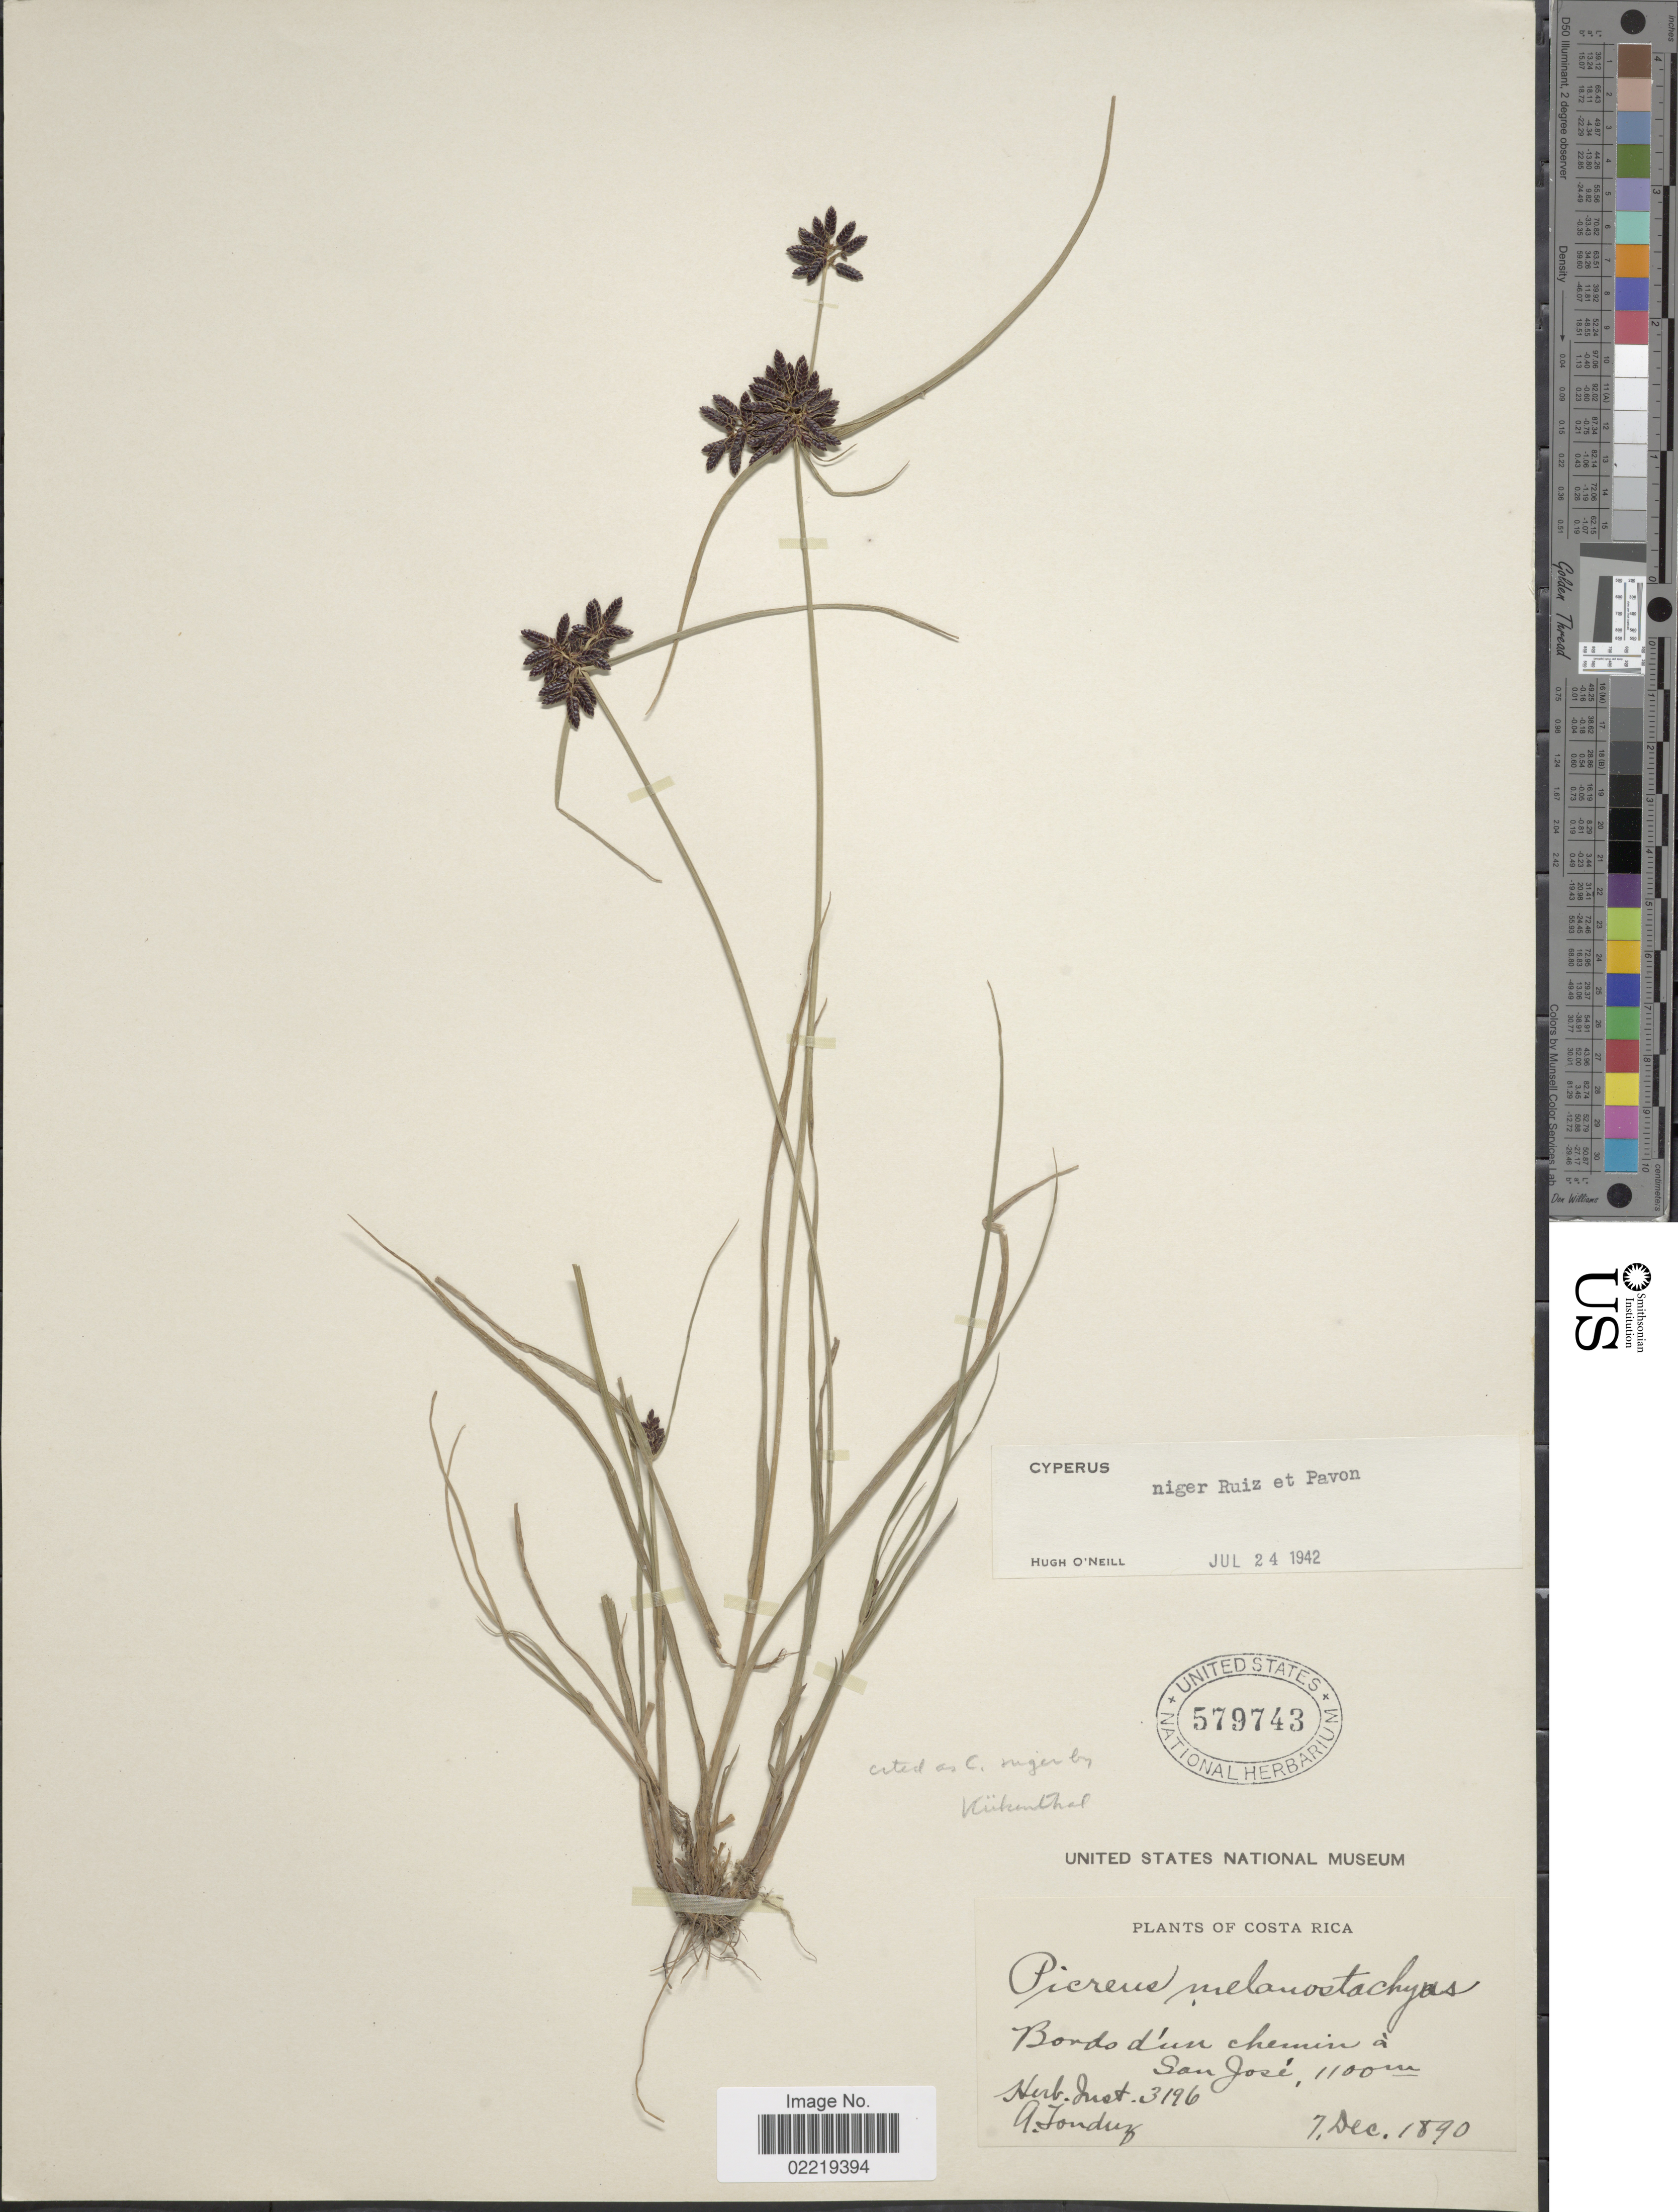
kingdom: Plantae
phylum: Tracheophyta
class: Liliopsida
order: Poales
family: Cyperaceae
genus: Cyperus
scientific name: Cyperus niger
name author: Ruiz & Pav.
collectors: A. Tonduz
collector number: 3196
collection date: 1890-12-07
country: Costa Rica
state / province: San José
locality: Bordo dun chemin a San Jose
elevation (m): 1100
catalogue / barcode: US 579743